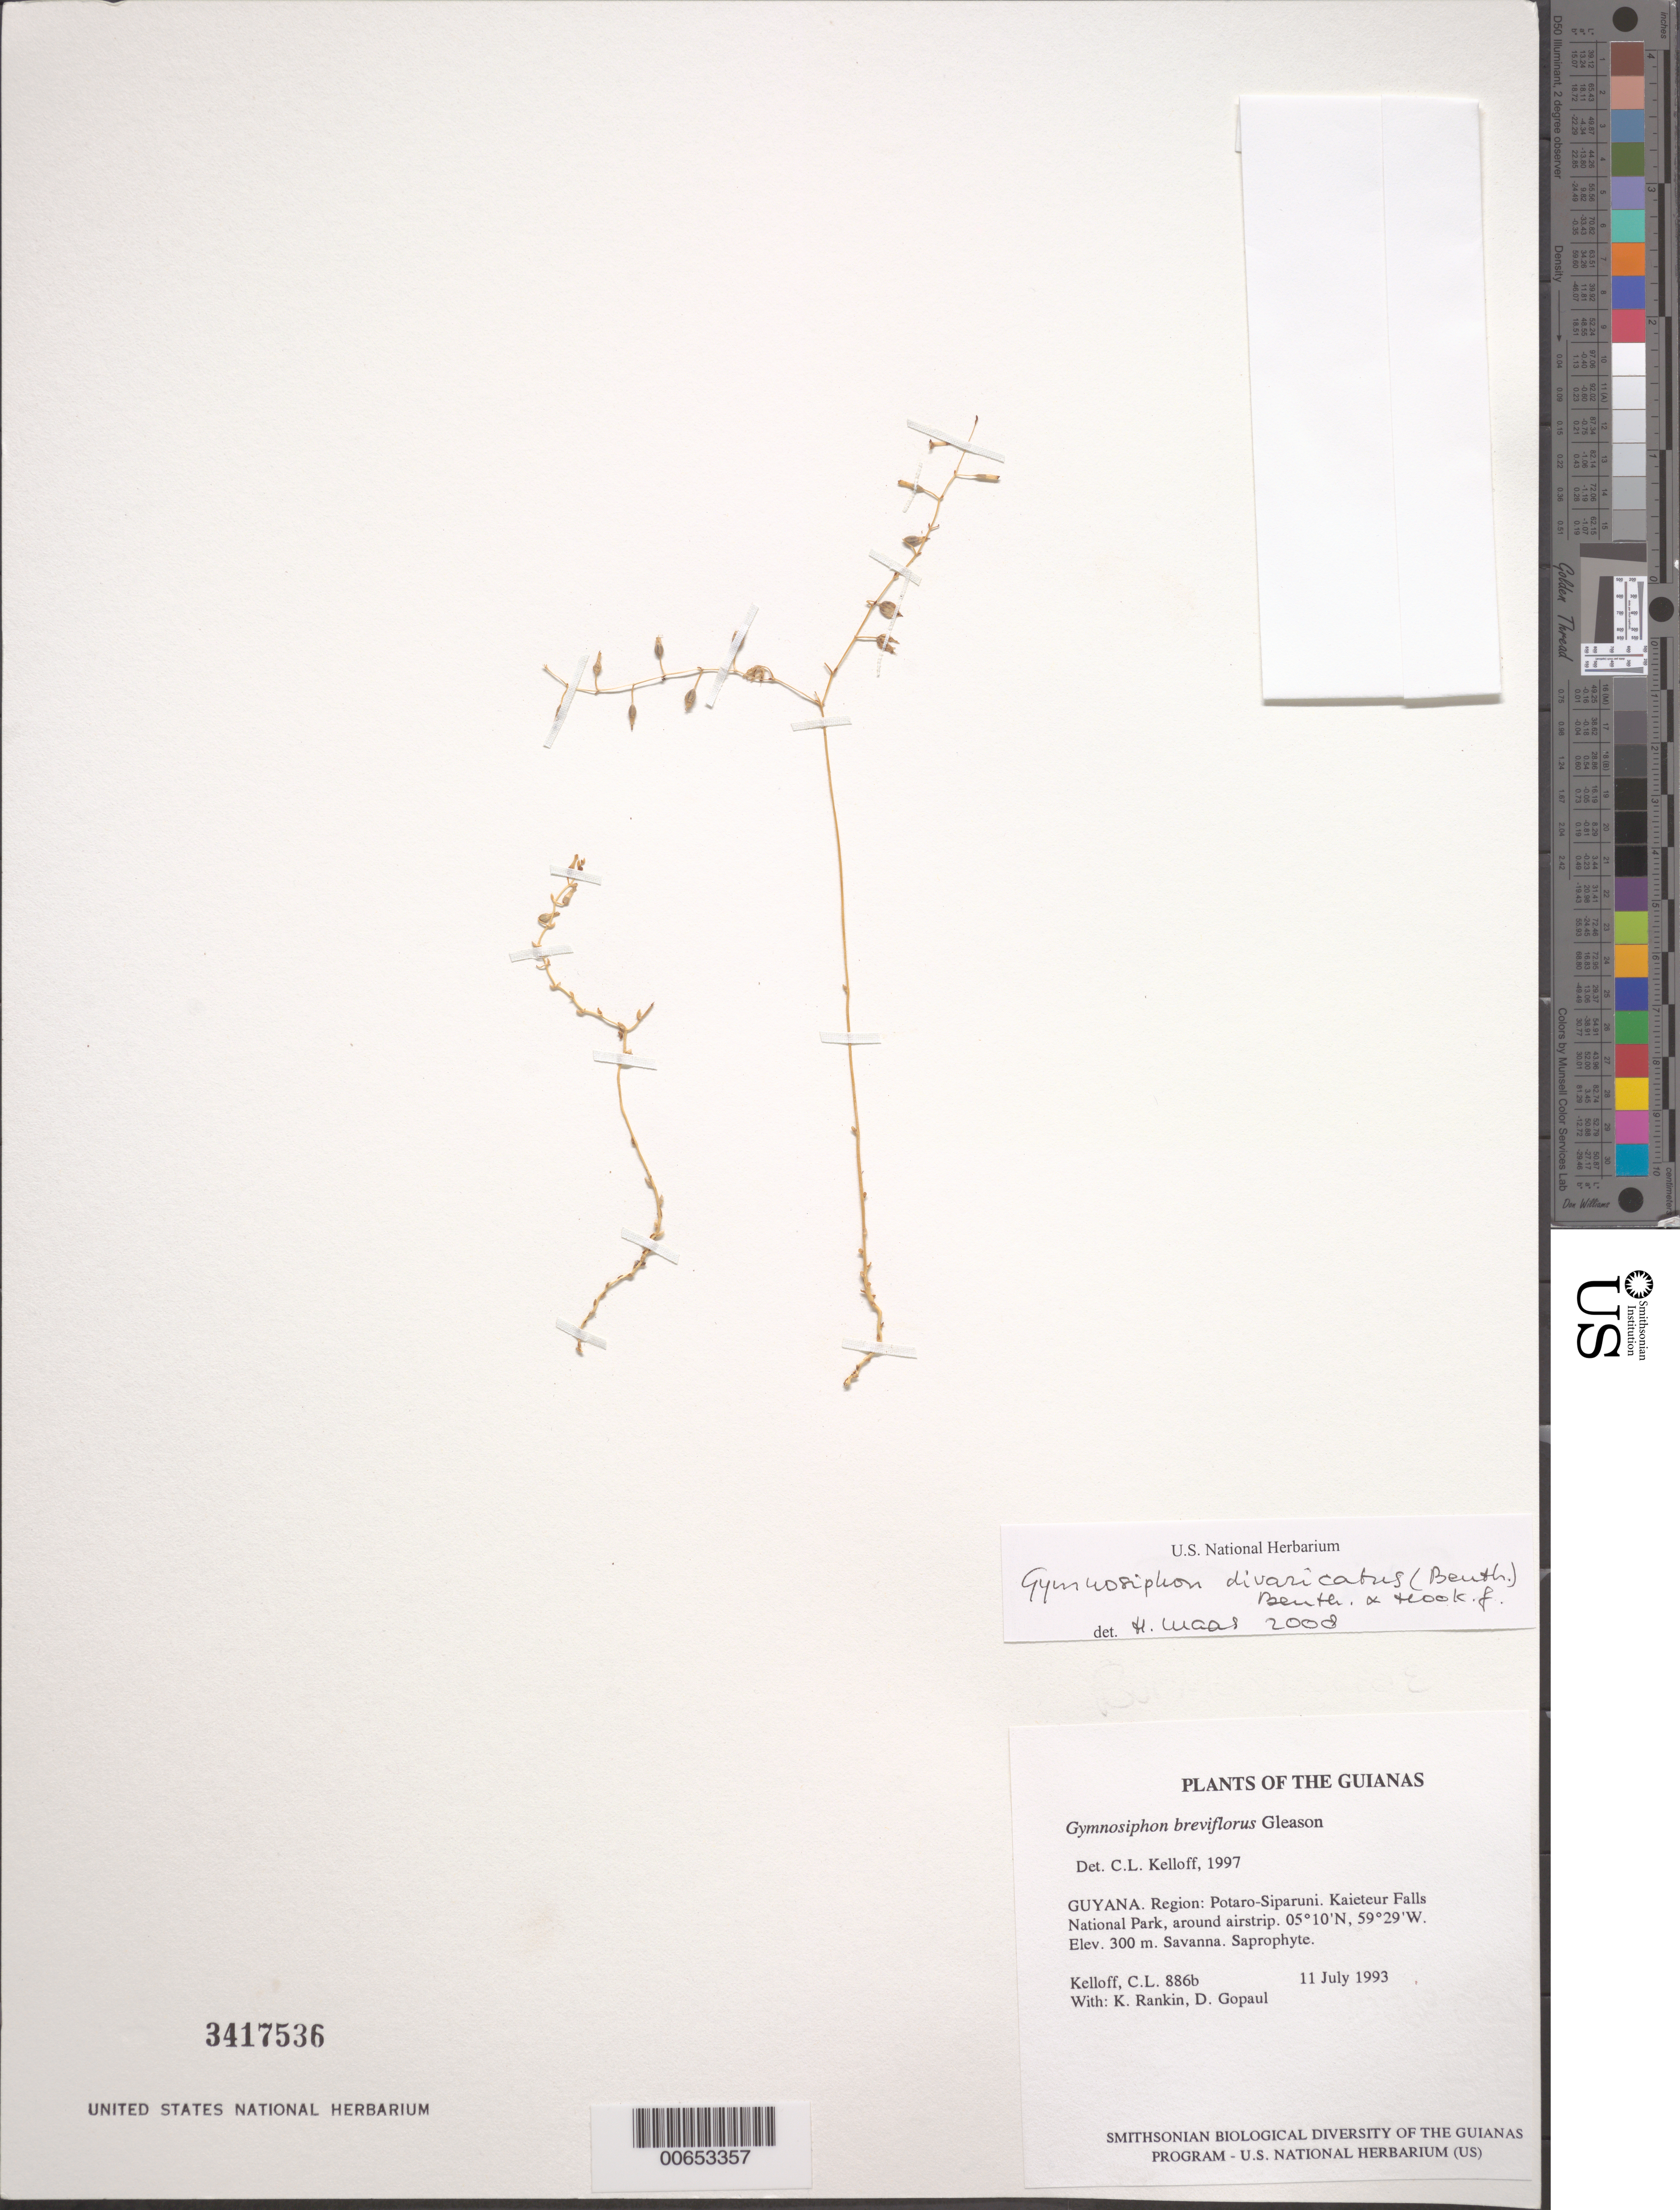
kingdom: Plantae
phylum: Tracheophyta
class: Liliopsida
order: Dioscoreales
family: Burmanniaceae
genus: Gymnosiphon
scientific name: Gymnosiphon divaricatus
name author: (Benth.) Benth. & Hook. f.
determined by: Maas, H.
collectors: C. L. Kelloff, K. Rankin & D. Gopaul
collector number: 886 b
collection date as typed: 11 July 1993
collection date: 1993-07-11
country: Guyana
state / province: Potaro-Siparuni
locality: Kaieteur Falls National Park, around airstrip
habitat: Savanna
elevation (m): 300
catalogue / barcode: US 3417536